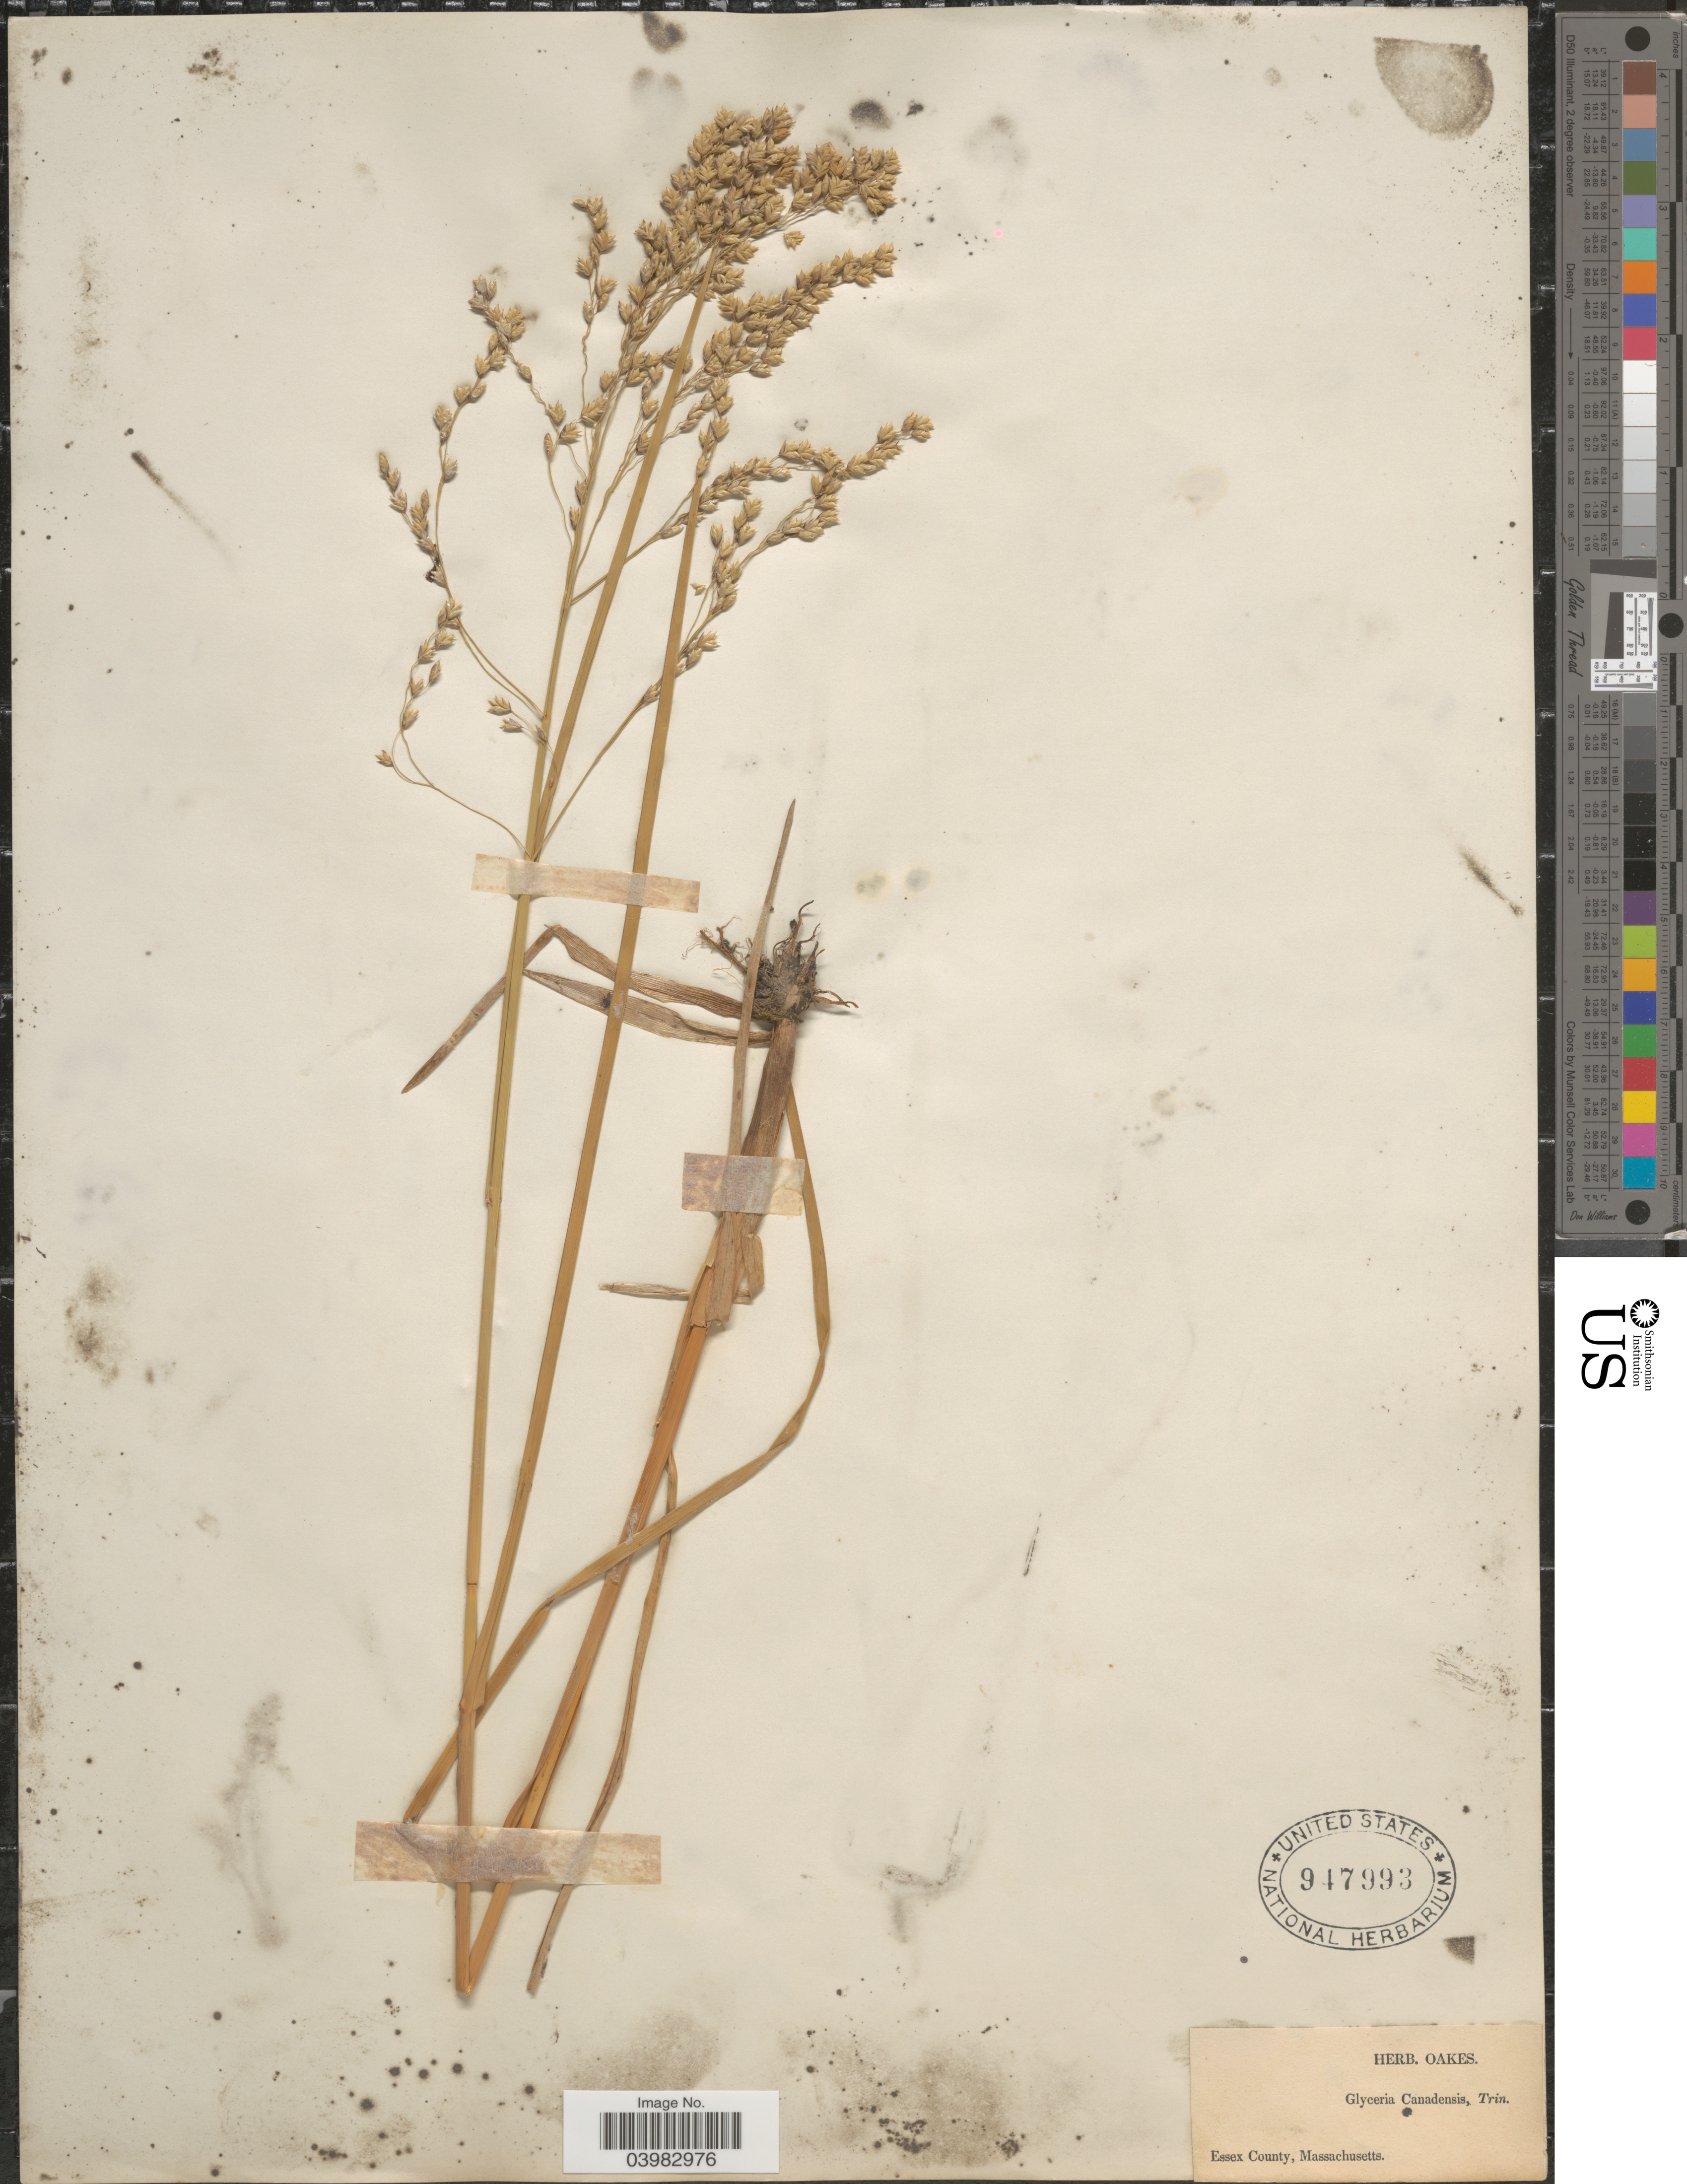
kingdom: Plantae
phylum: Tracheophyta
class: Liliopsida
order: Poales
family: Poaceae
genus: Glyceria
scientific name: Glyceria canadensis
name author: (Michx.) Trin.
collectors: ex herb. Oakes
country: United States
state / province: Massachusetts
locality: Essex County.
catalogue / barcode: US 947993